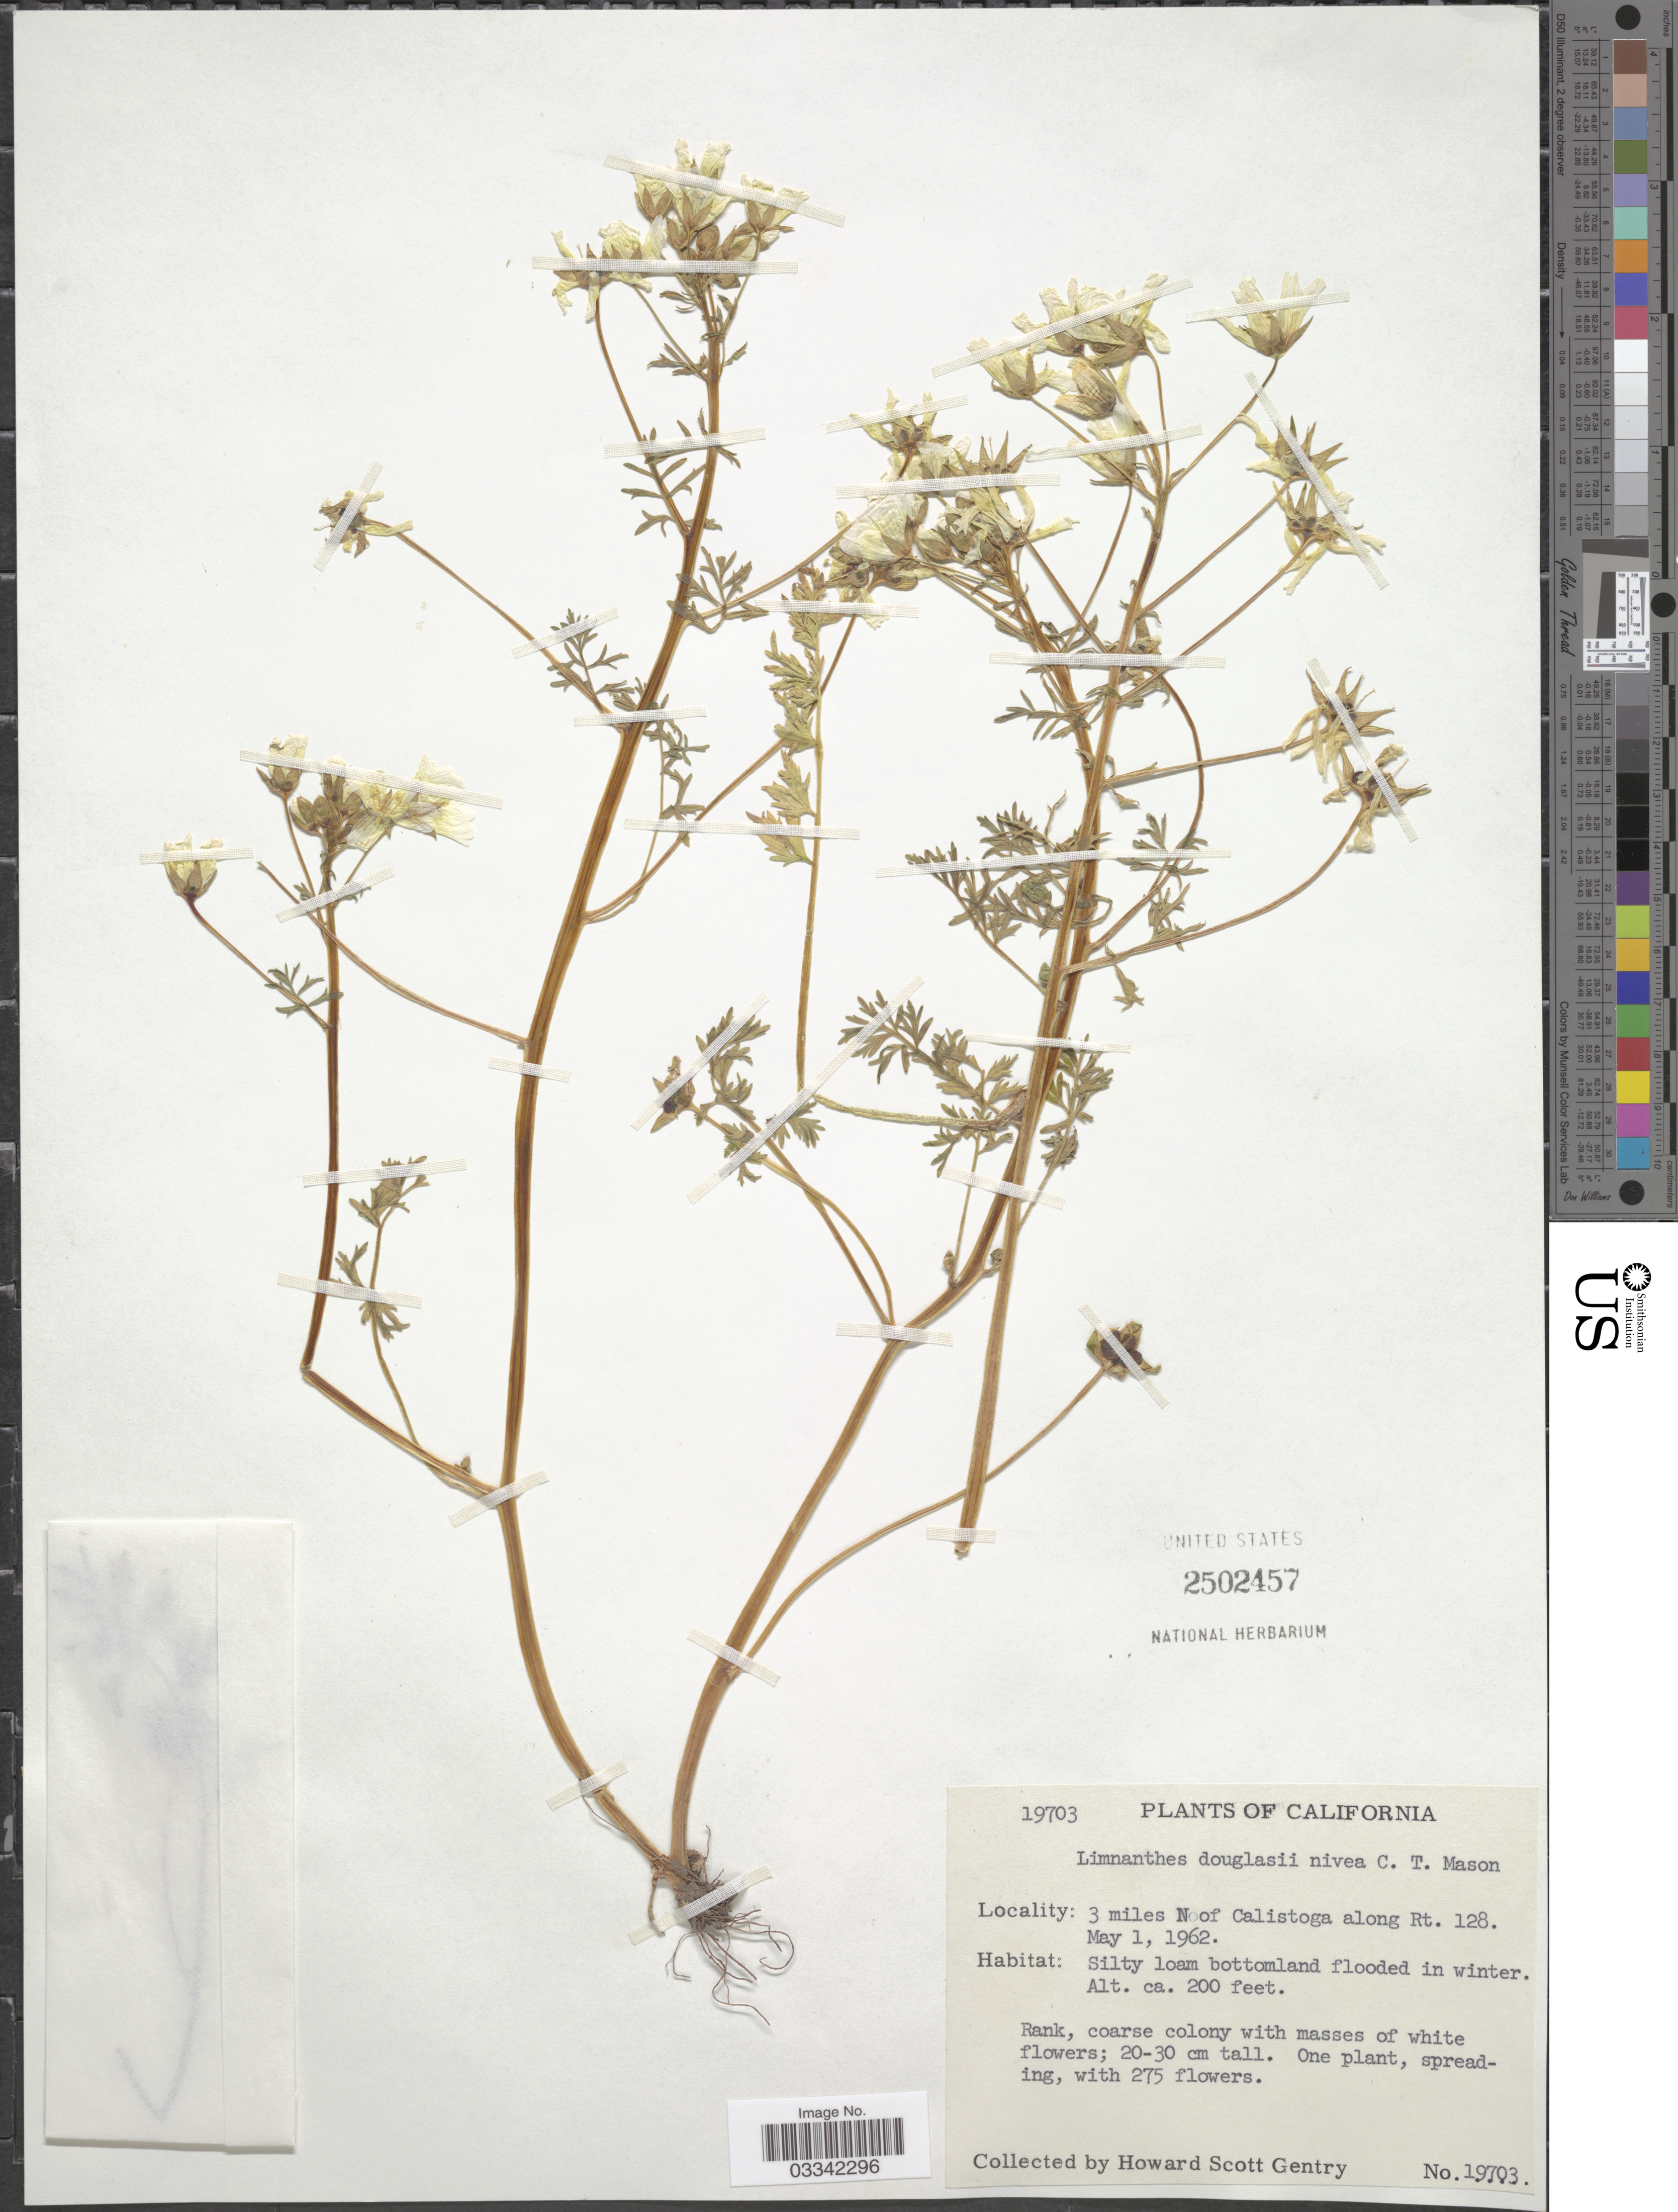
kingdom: Plantae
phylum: Tracheophyta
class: Magnoliopsida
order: Brassicales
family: Limnanthaceae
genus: Limnanthes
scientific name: Limnanthes douglasii var. nivea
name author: Mason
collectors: H. S. Gentry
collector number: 19703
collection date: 1962-05-01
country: United States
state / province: California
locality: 3 miles N of Calistoga along Rt. 128.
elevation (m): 61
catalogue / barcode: US 2502457